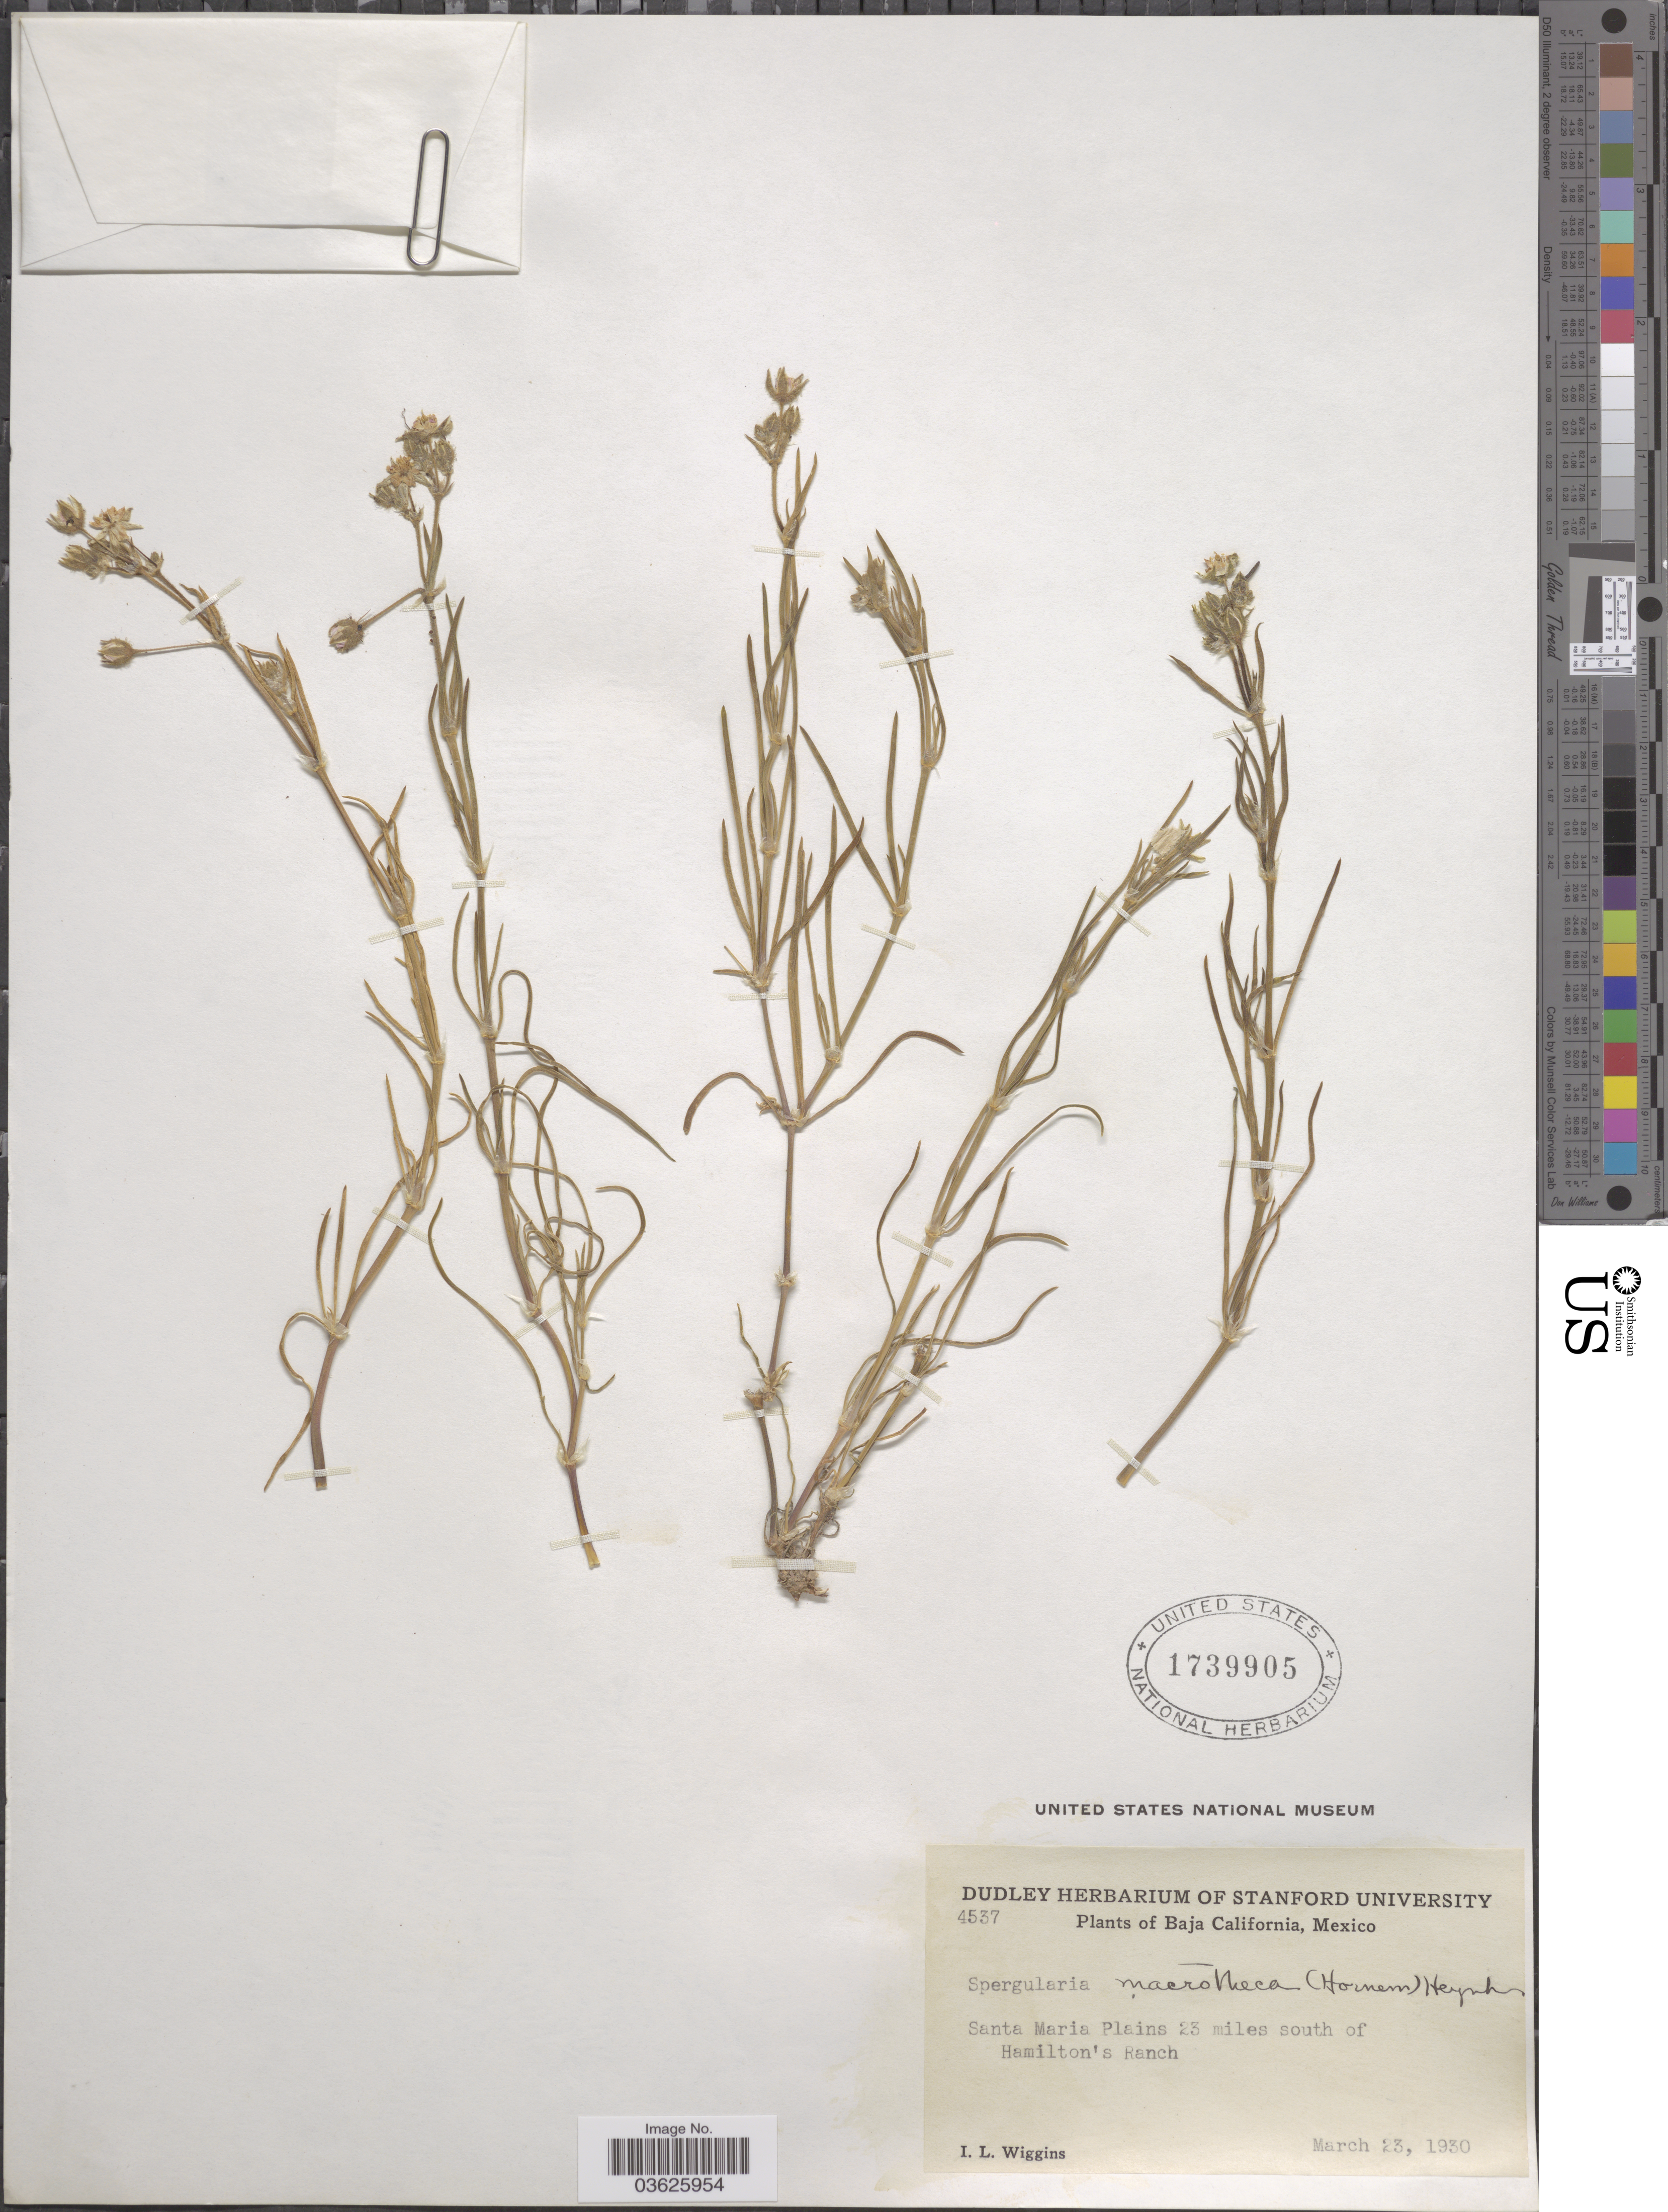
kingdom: Plantae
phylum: Tracheophyta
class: Magnoliopsida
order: Caryophyllales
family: Caryophyllaceae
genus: Tissa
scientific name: Tissa macrotheca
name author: (Hornem.) Britton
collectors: I. L. Wiggins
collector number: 4537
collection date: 1930-03-23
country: Mexico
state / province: Baja California Norte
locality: Santa Maria Plains 23 miles south of Hamilton's Ranch.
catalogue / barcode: US 1739905